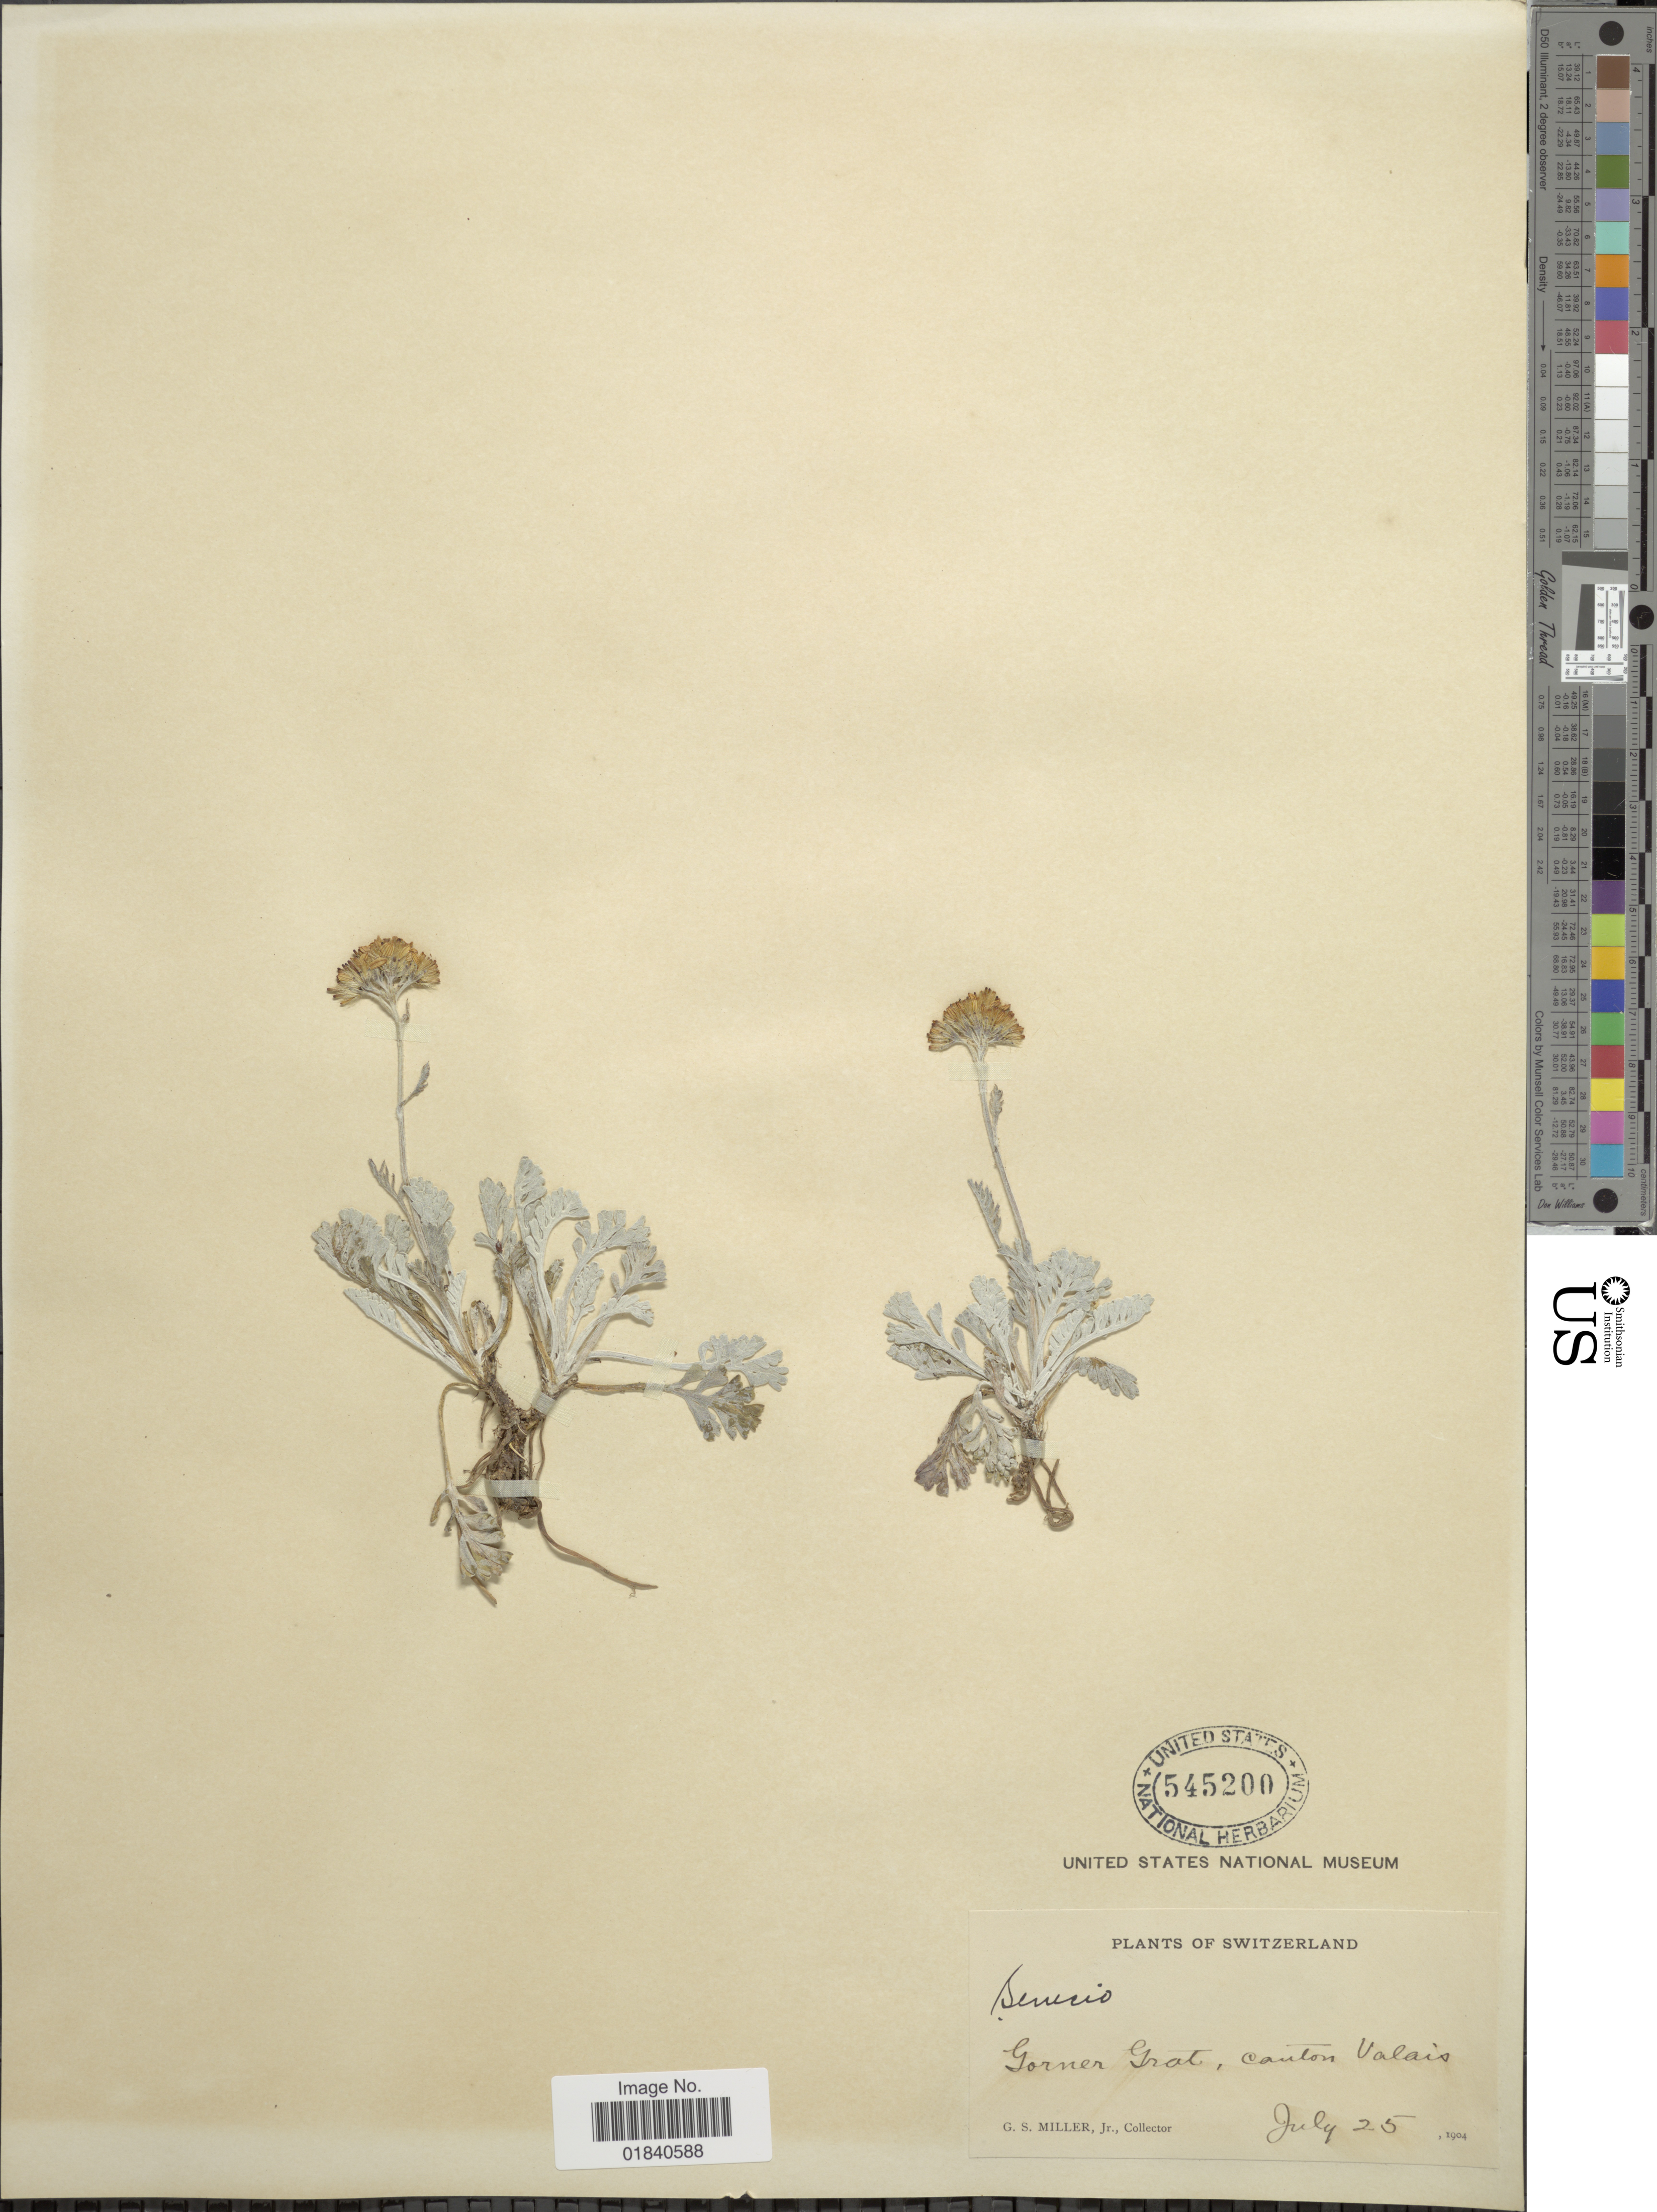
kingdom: Plantae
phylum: Tracheophyta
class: Magnoliopsida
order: Asterales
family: Asteraceae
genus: Jacobaea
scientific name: Jacobaea incana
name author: (L.) Veldkamp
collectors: G. S. Miller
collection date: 1904-07-25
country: Switzerland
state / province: Valais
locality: Gorner Grat, canton Valais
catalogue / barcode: US 545200